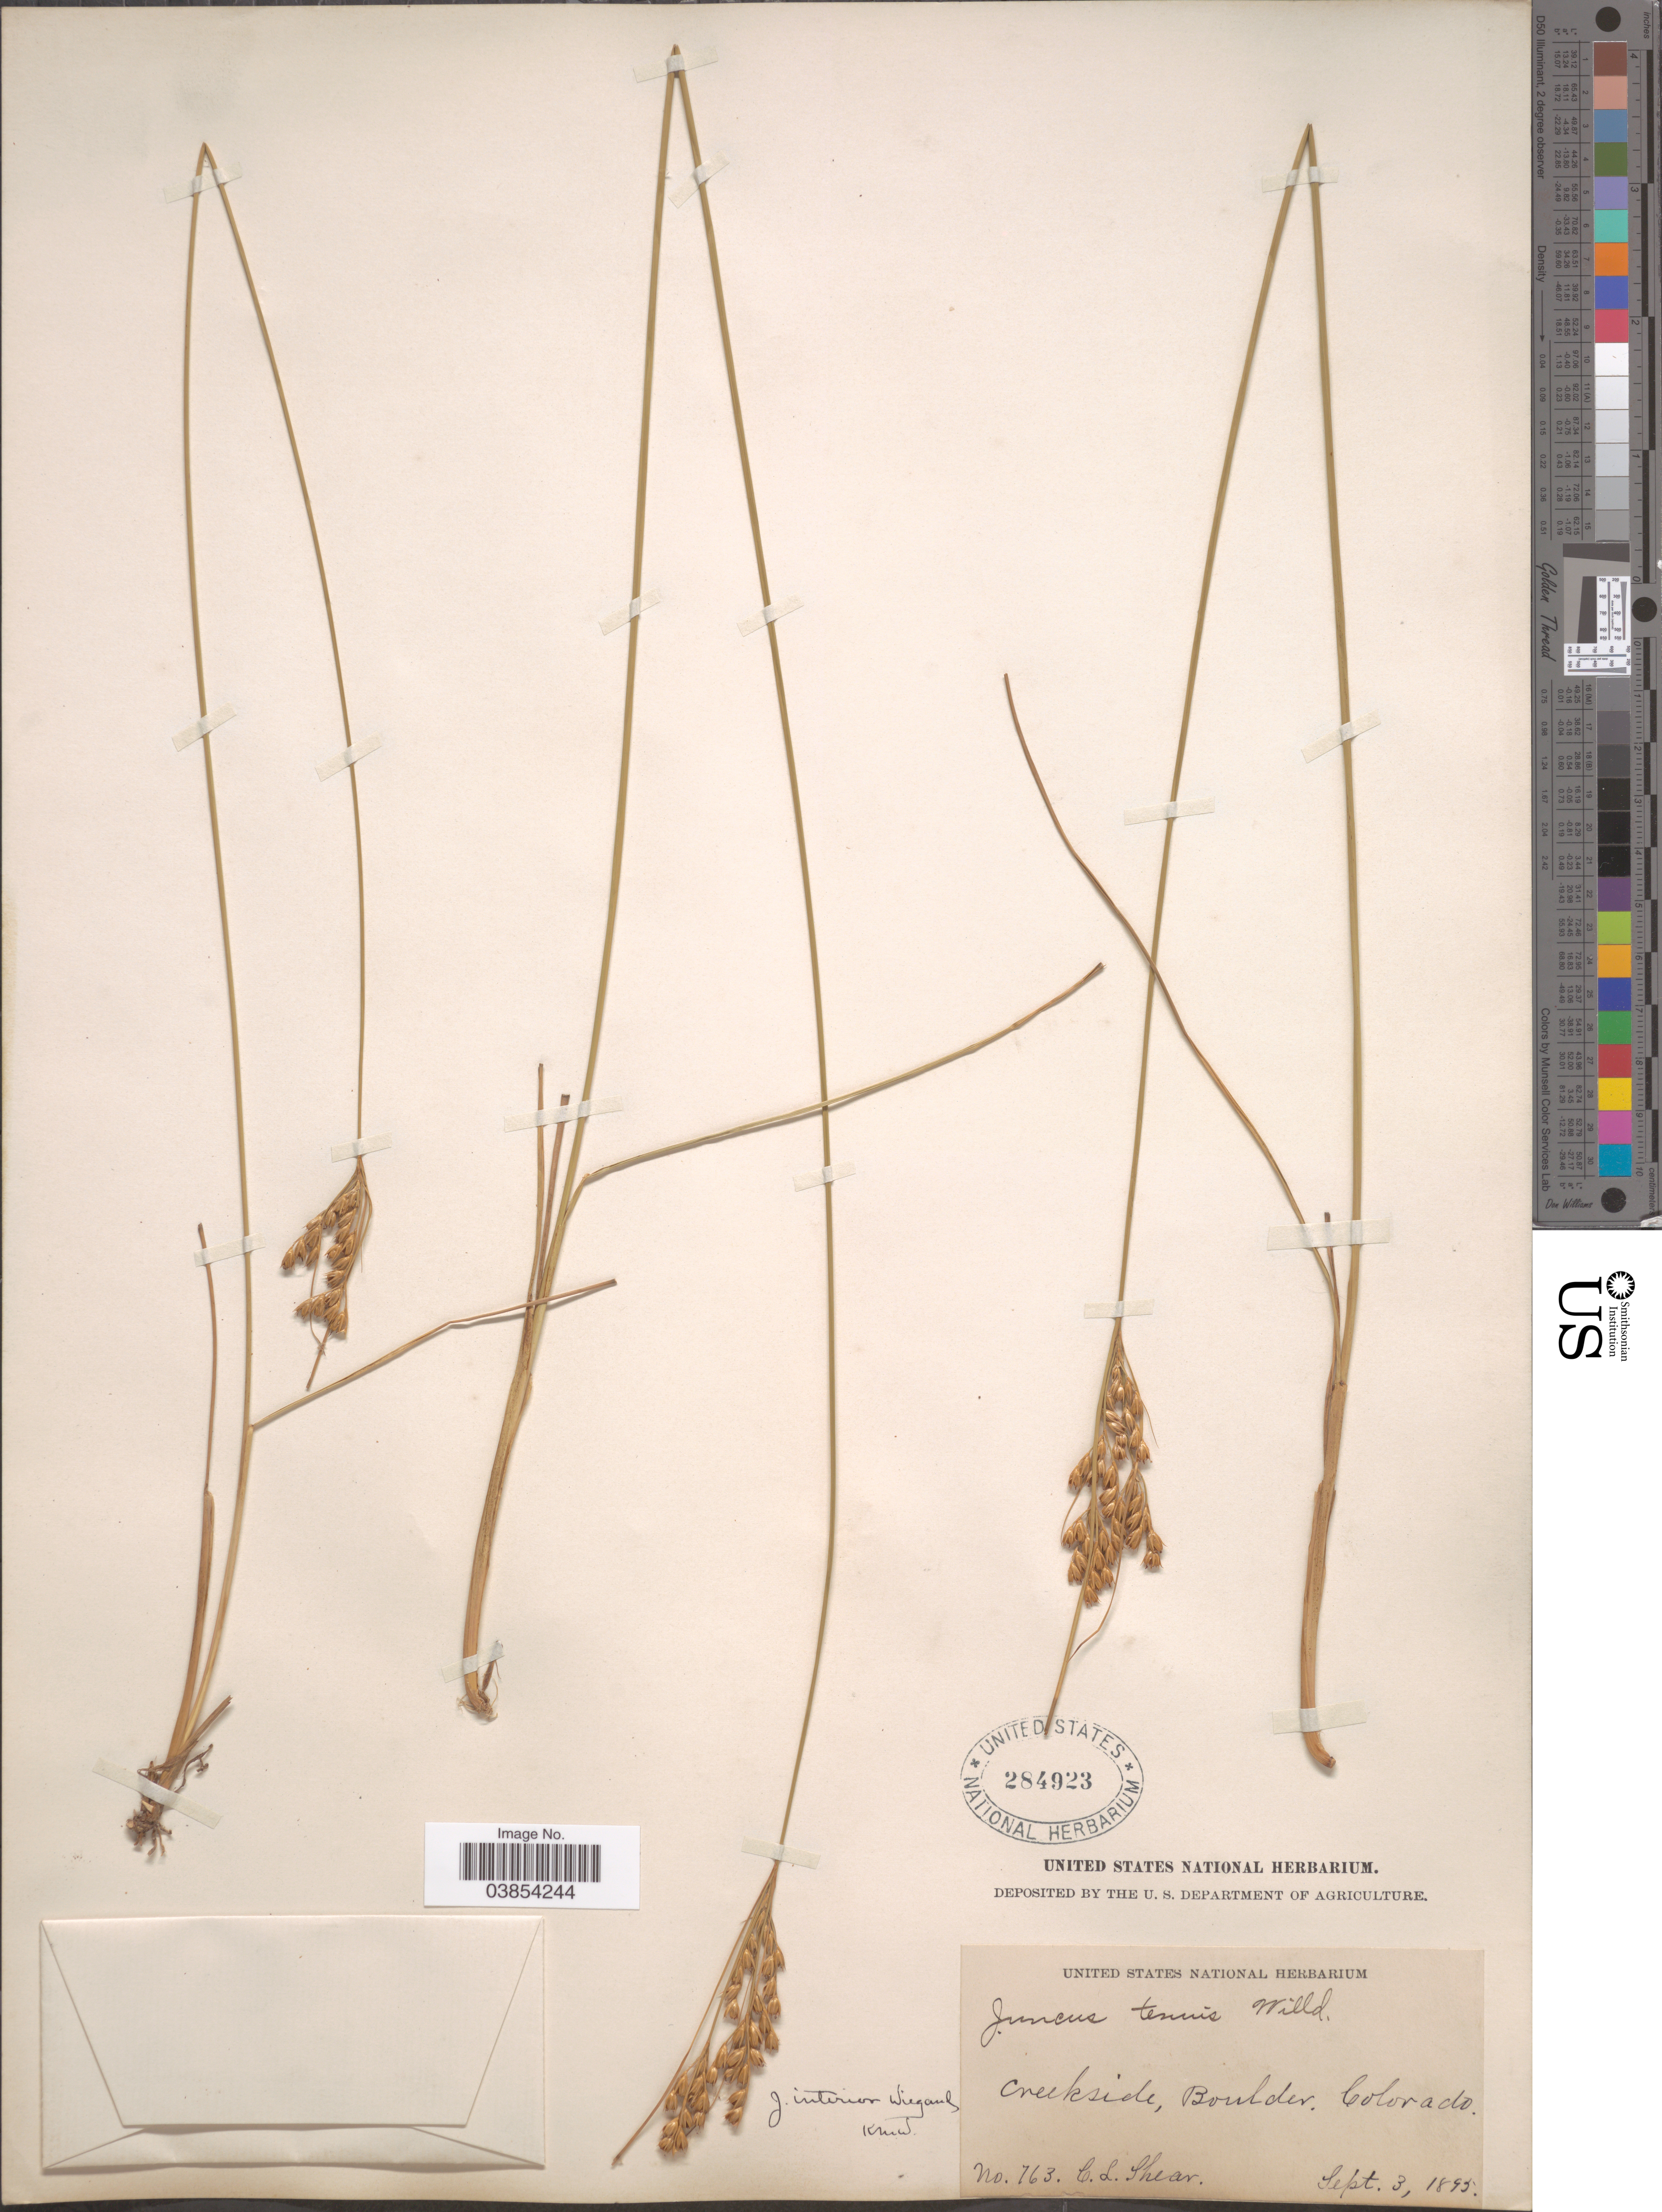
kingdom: Plantae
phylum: Tracheophyta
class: Liliopsida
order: Poales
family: Juncaceae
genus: Juncus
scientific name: Juncus interior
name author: Wiegand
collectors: C. L. Shear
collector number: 763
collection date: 1895-09-03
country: United States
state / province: Colorado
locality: Creekside, Boulder.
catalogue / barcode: US 284923